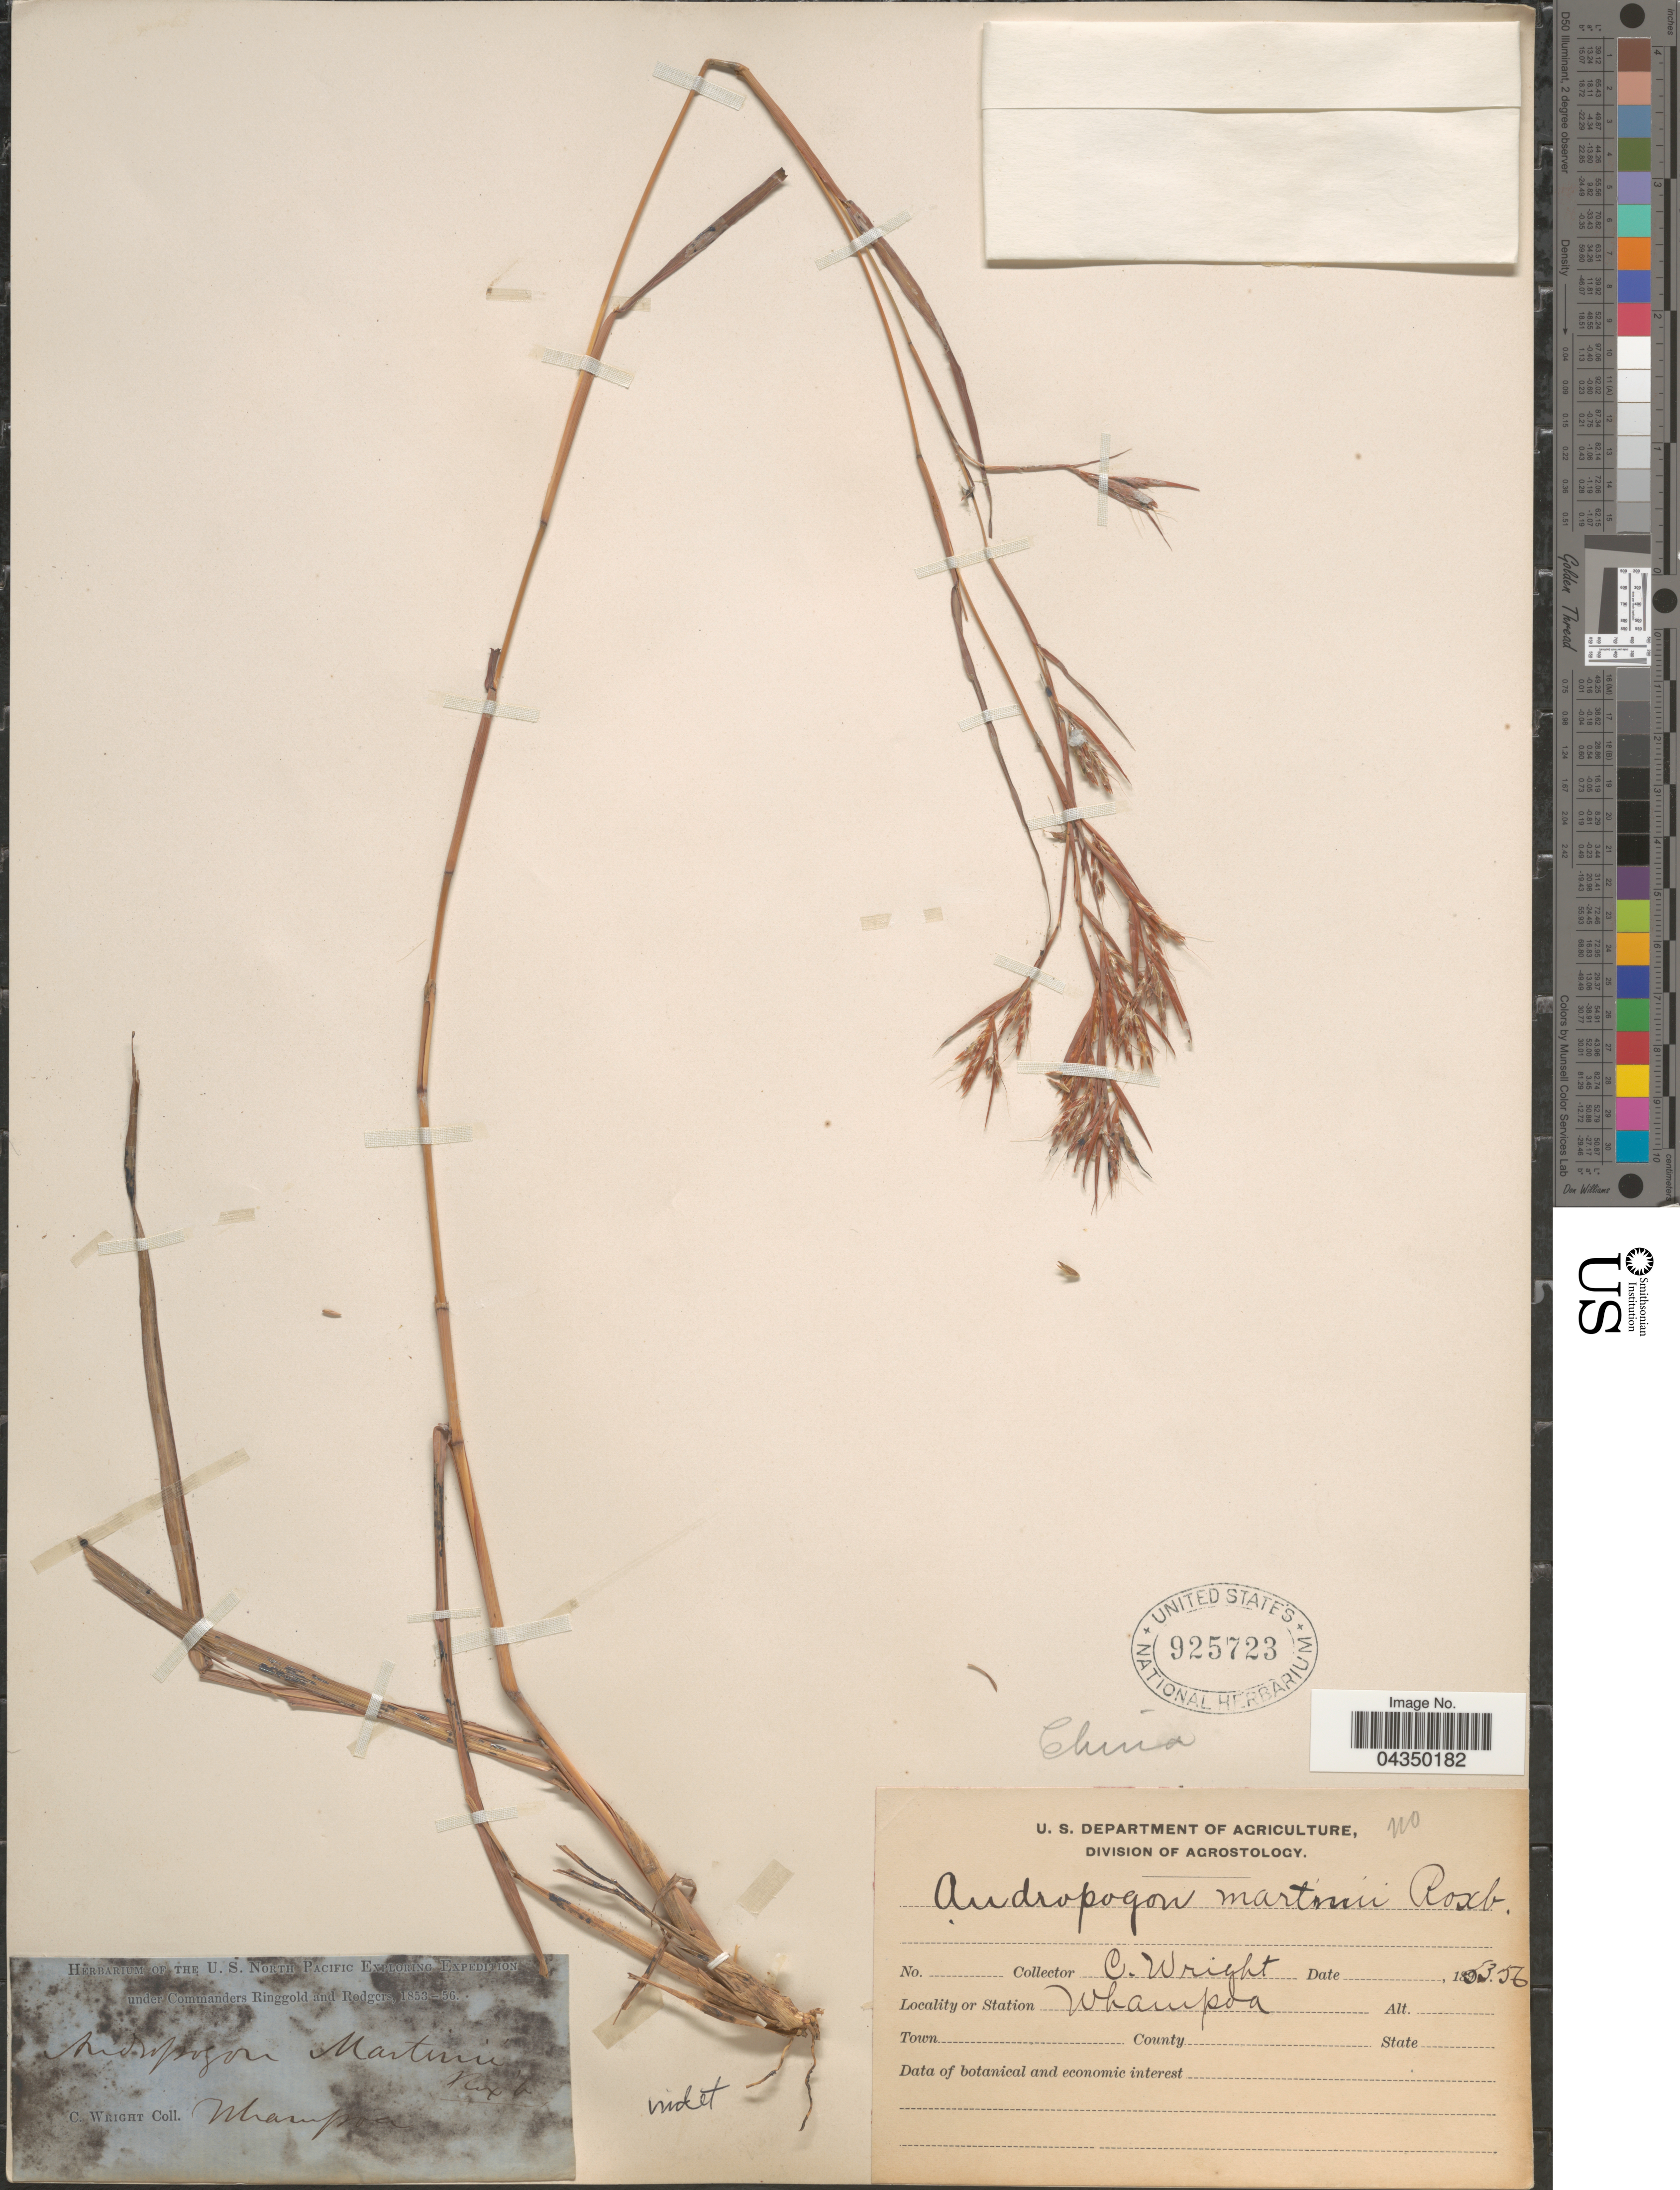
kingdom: Plantae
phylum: Tracheophyta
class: Liliopsida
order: Poales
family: Poaceae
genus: Cymbopogon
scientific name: Cymbopogon sp.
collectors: C. Wright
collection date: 1853/1856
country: China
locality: Whampao. The U. S. North Pacific Exploring Expedition.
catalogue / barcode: US 925723